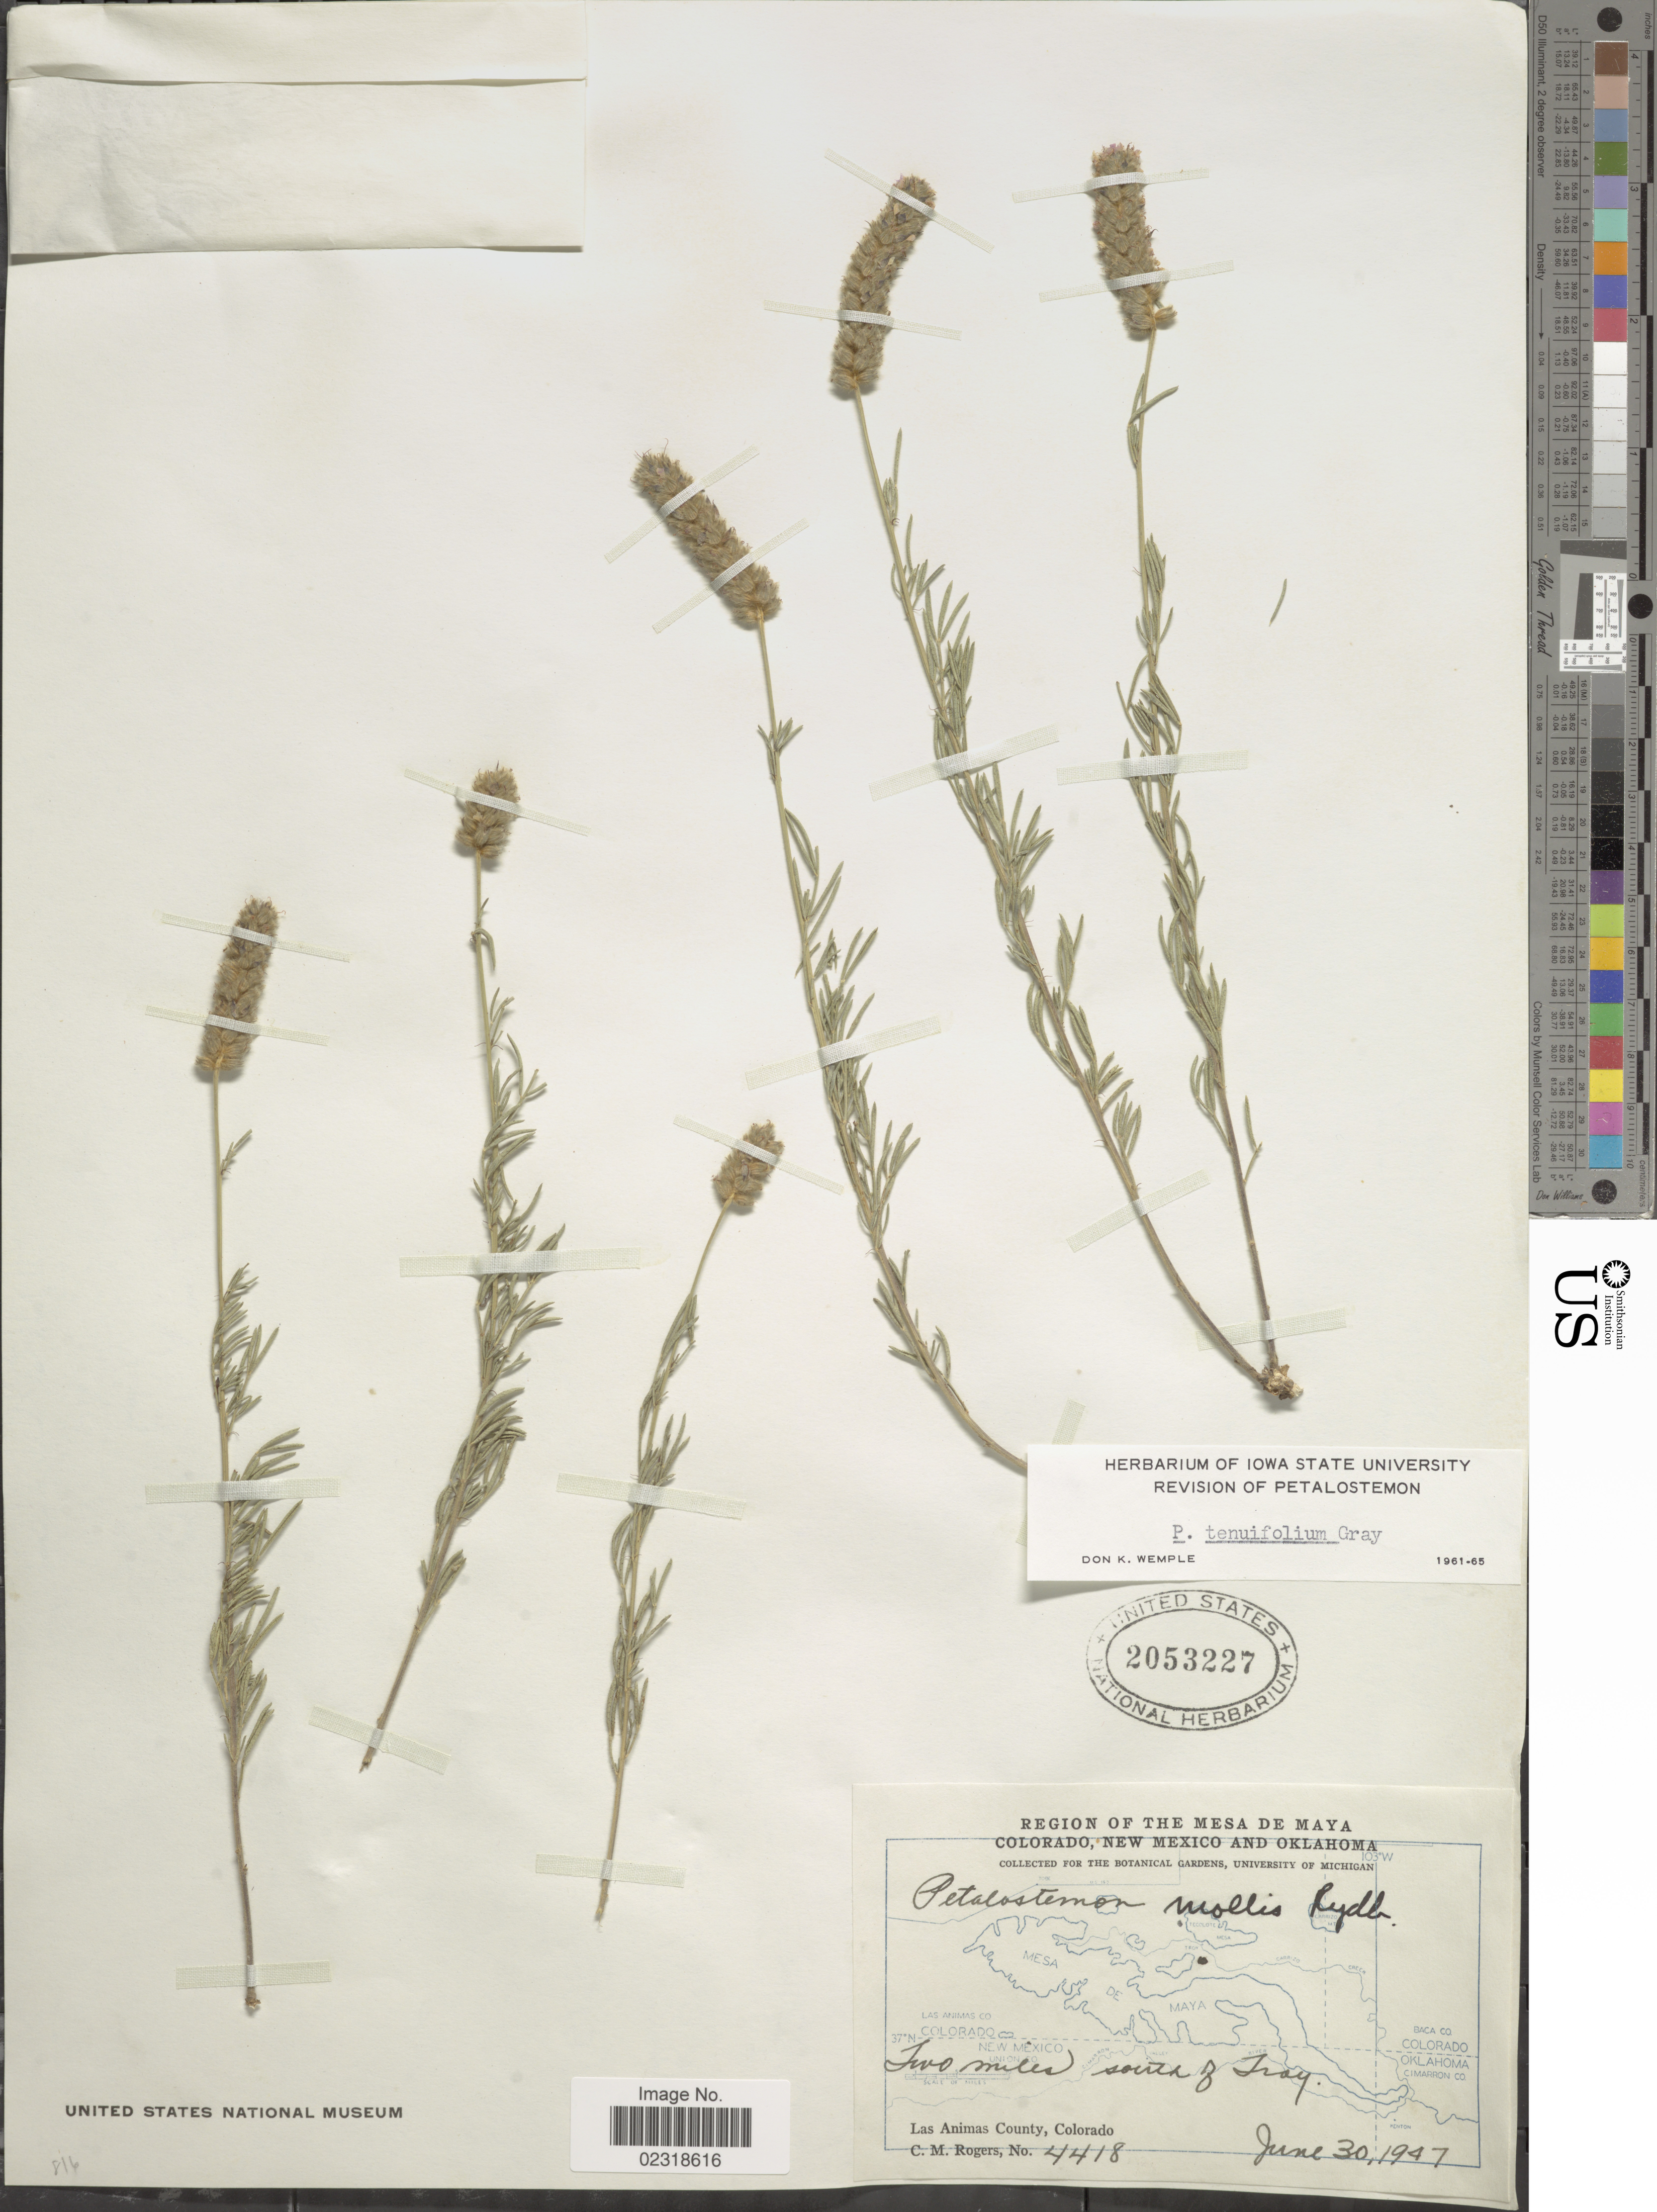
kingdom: Plantae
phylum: Tracheophyta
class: Magnoliopsida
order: Fabales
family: Fabaceae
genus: Dalea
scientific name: Dalea tenuifolia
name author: (A. Gray) Shinners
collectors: C. M. Rogers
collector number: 4418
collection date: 1947-06-30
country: United States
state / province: Colorado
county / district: Las Animas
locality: Two miles south of Troy, Las Animas County.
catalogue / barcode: US 2053227